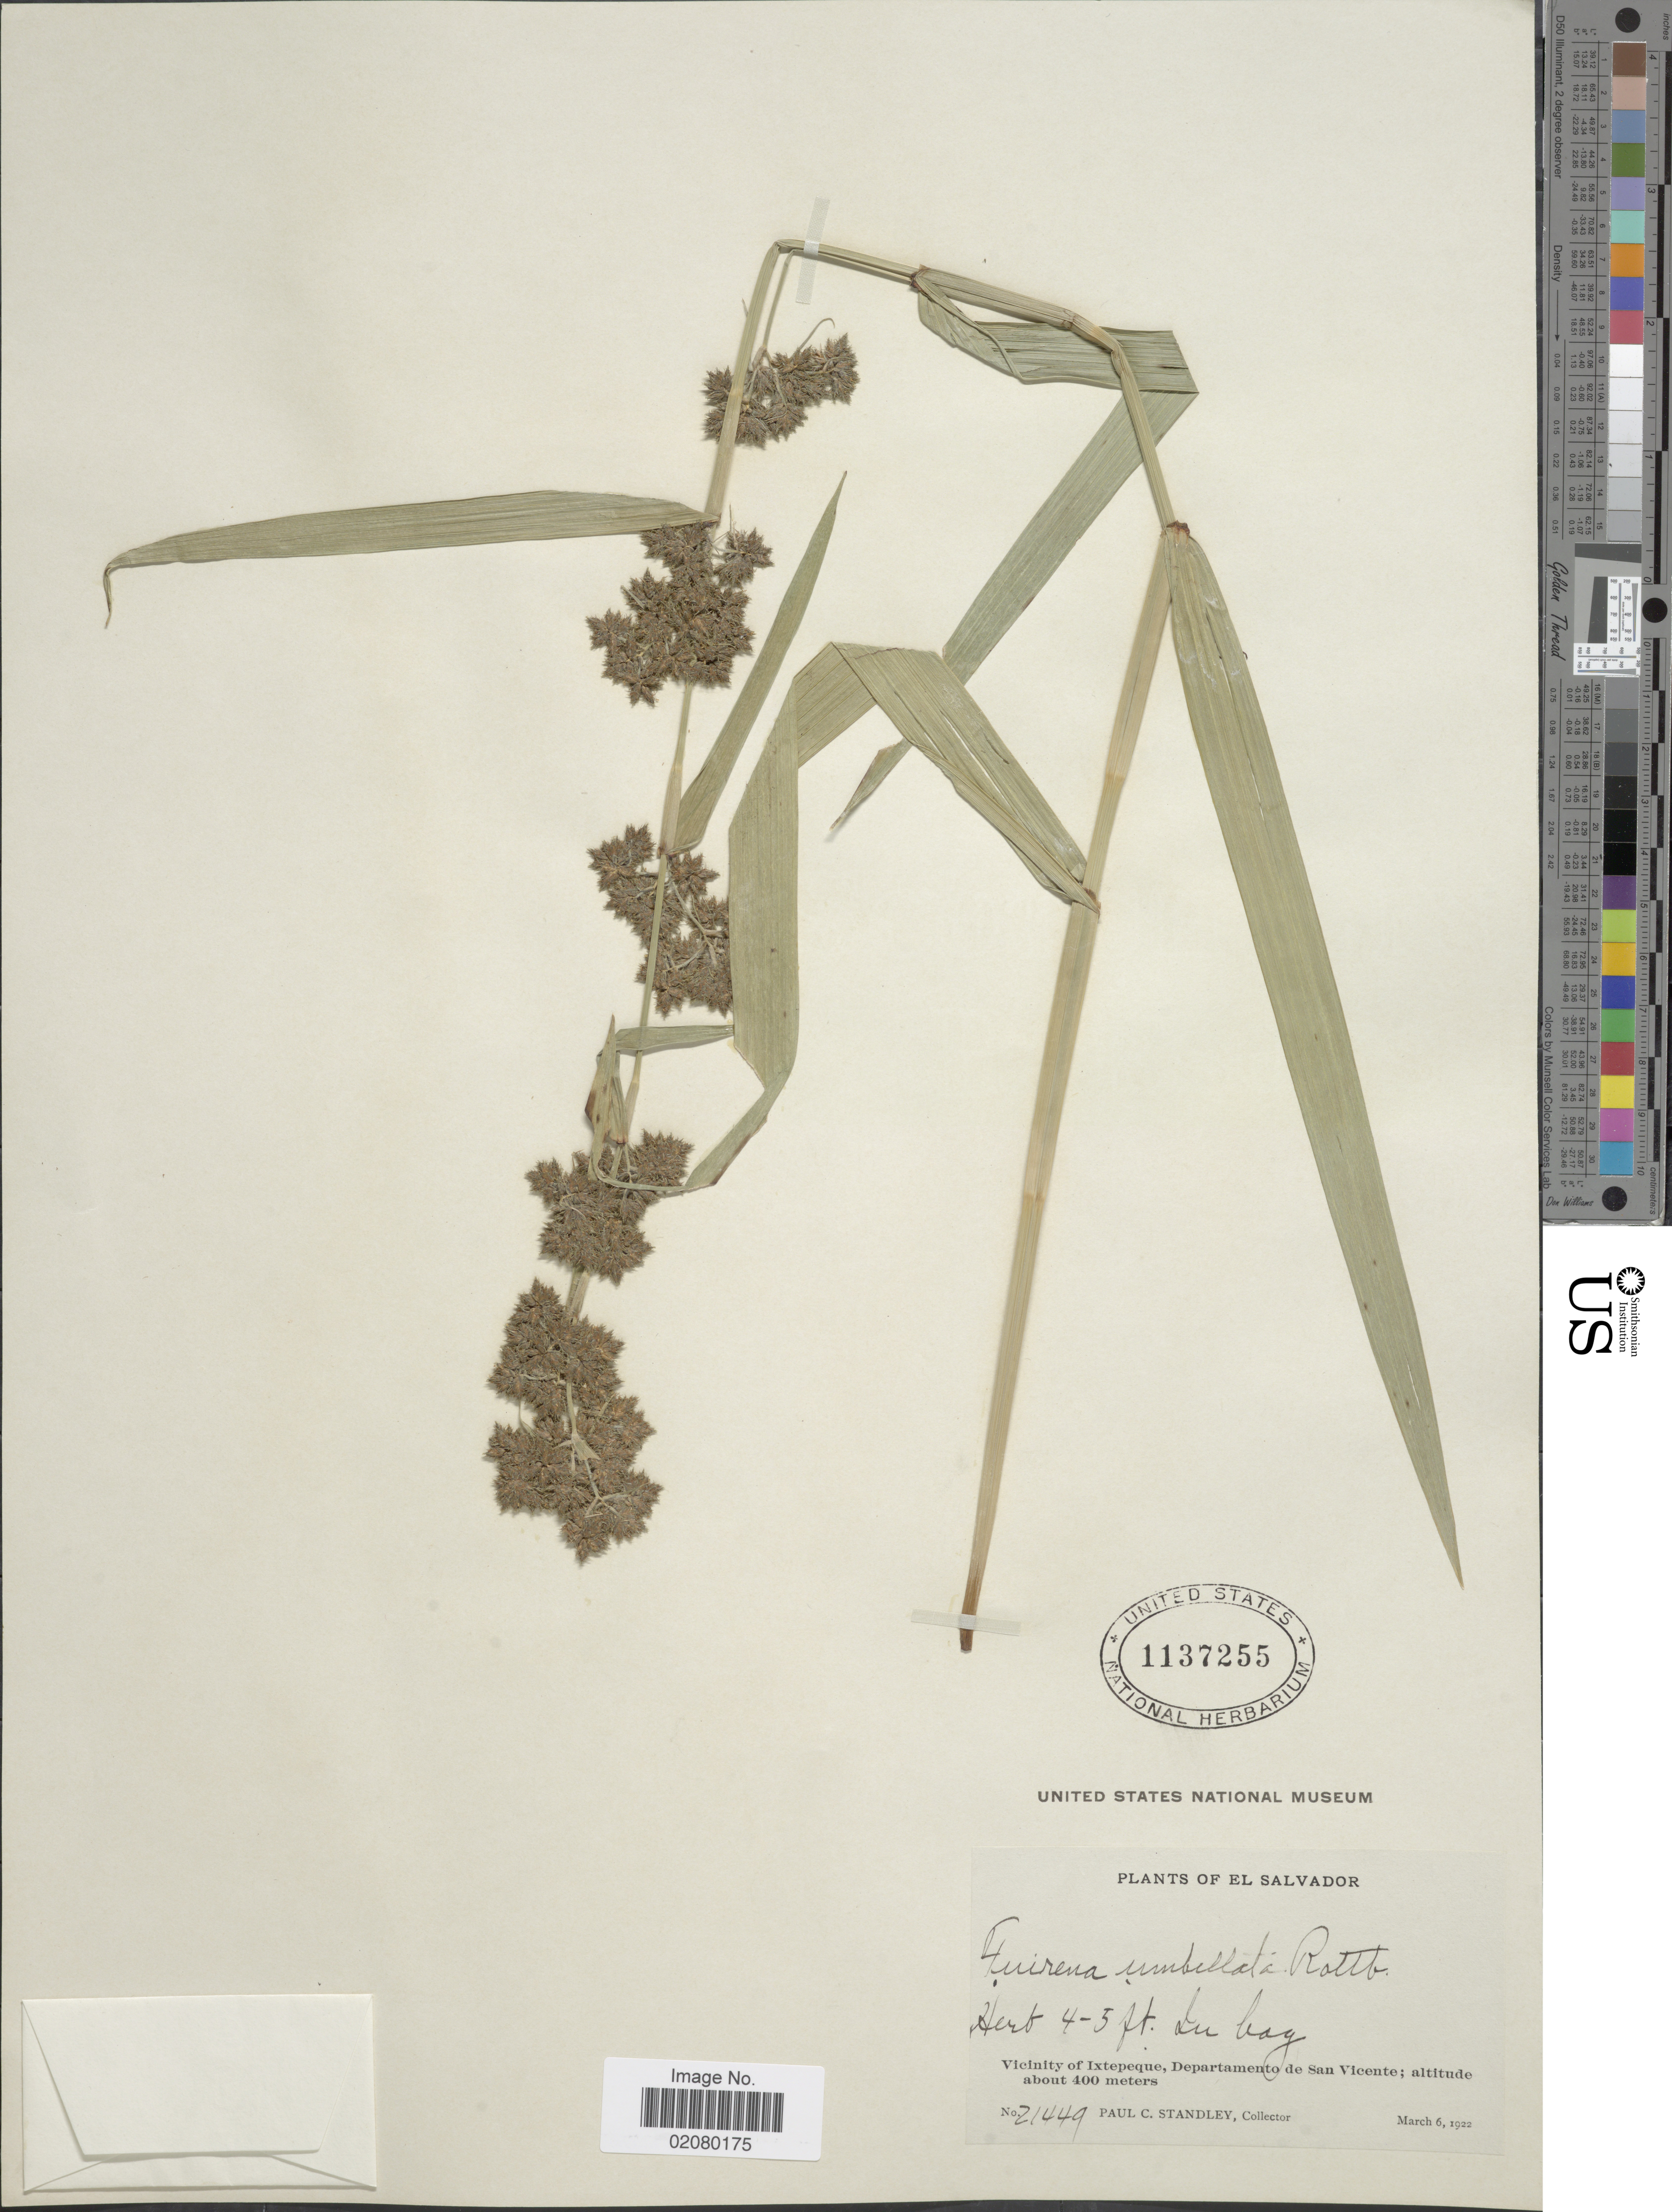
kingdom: Plantae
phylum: Tracheophyta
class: Liliopsida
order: Poales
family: Cyperaceae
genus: Fuirena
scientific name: Fuirena umbellata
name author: Rottb.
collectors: P. C. Standley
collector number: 21449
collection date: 1922-03-06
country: El Salvador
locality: Vicinity of Ixtepeque, Departamento de San Vicente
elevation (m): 400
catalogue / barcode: US 1137255